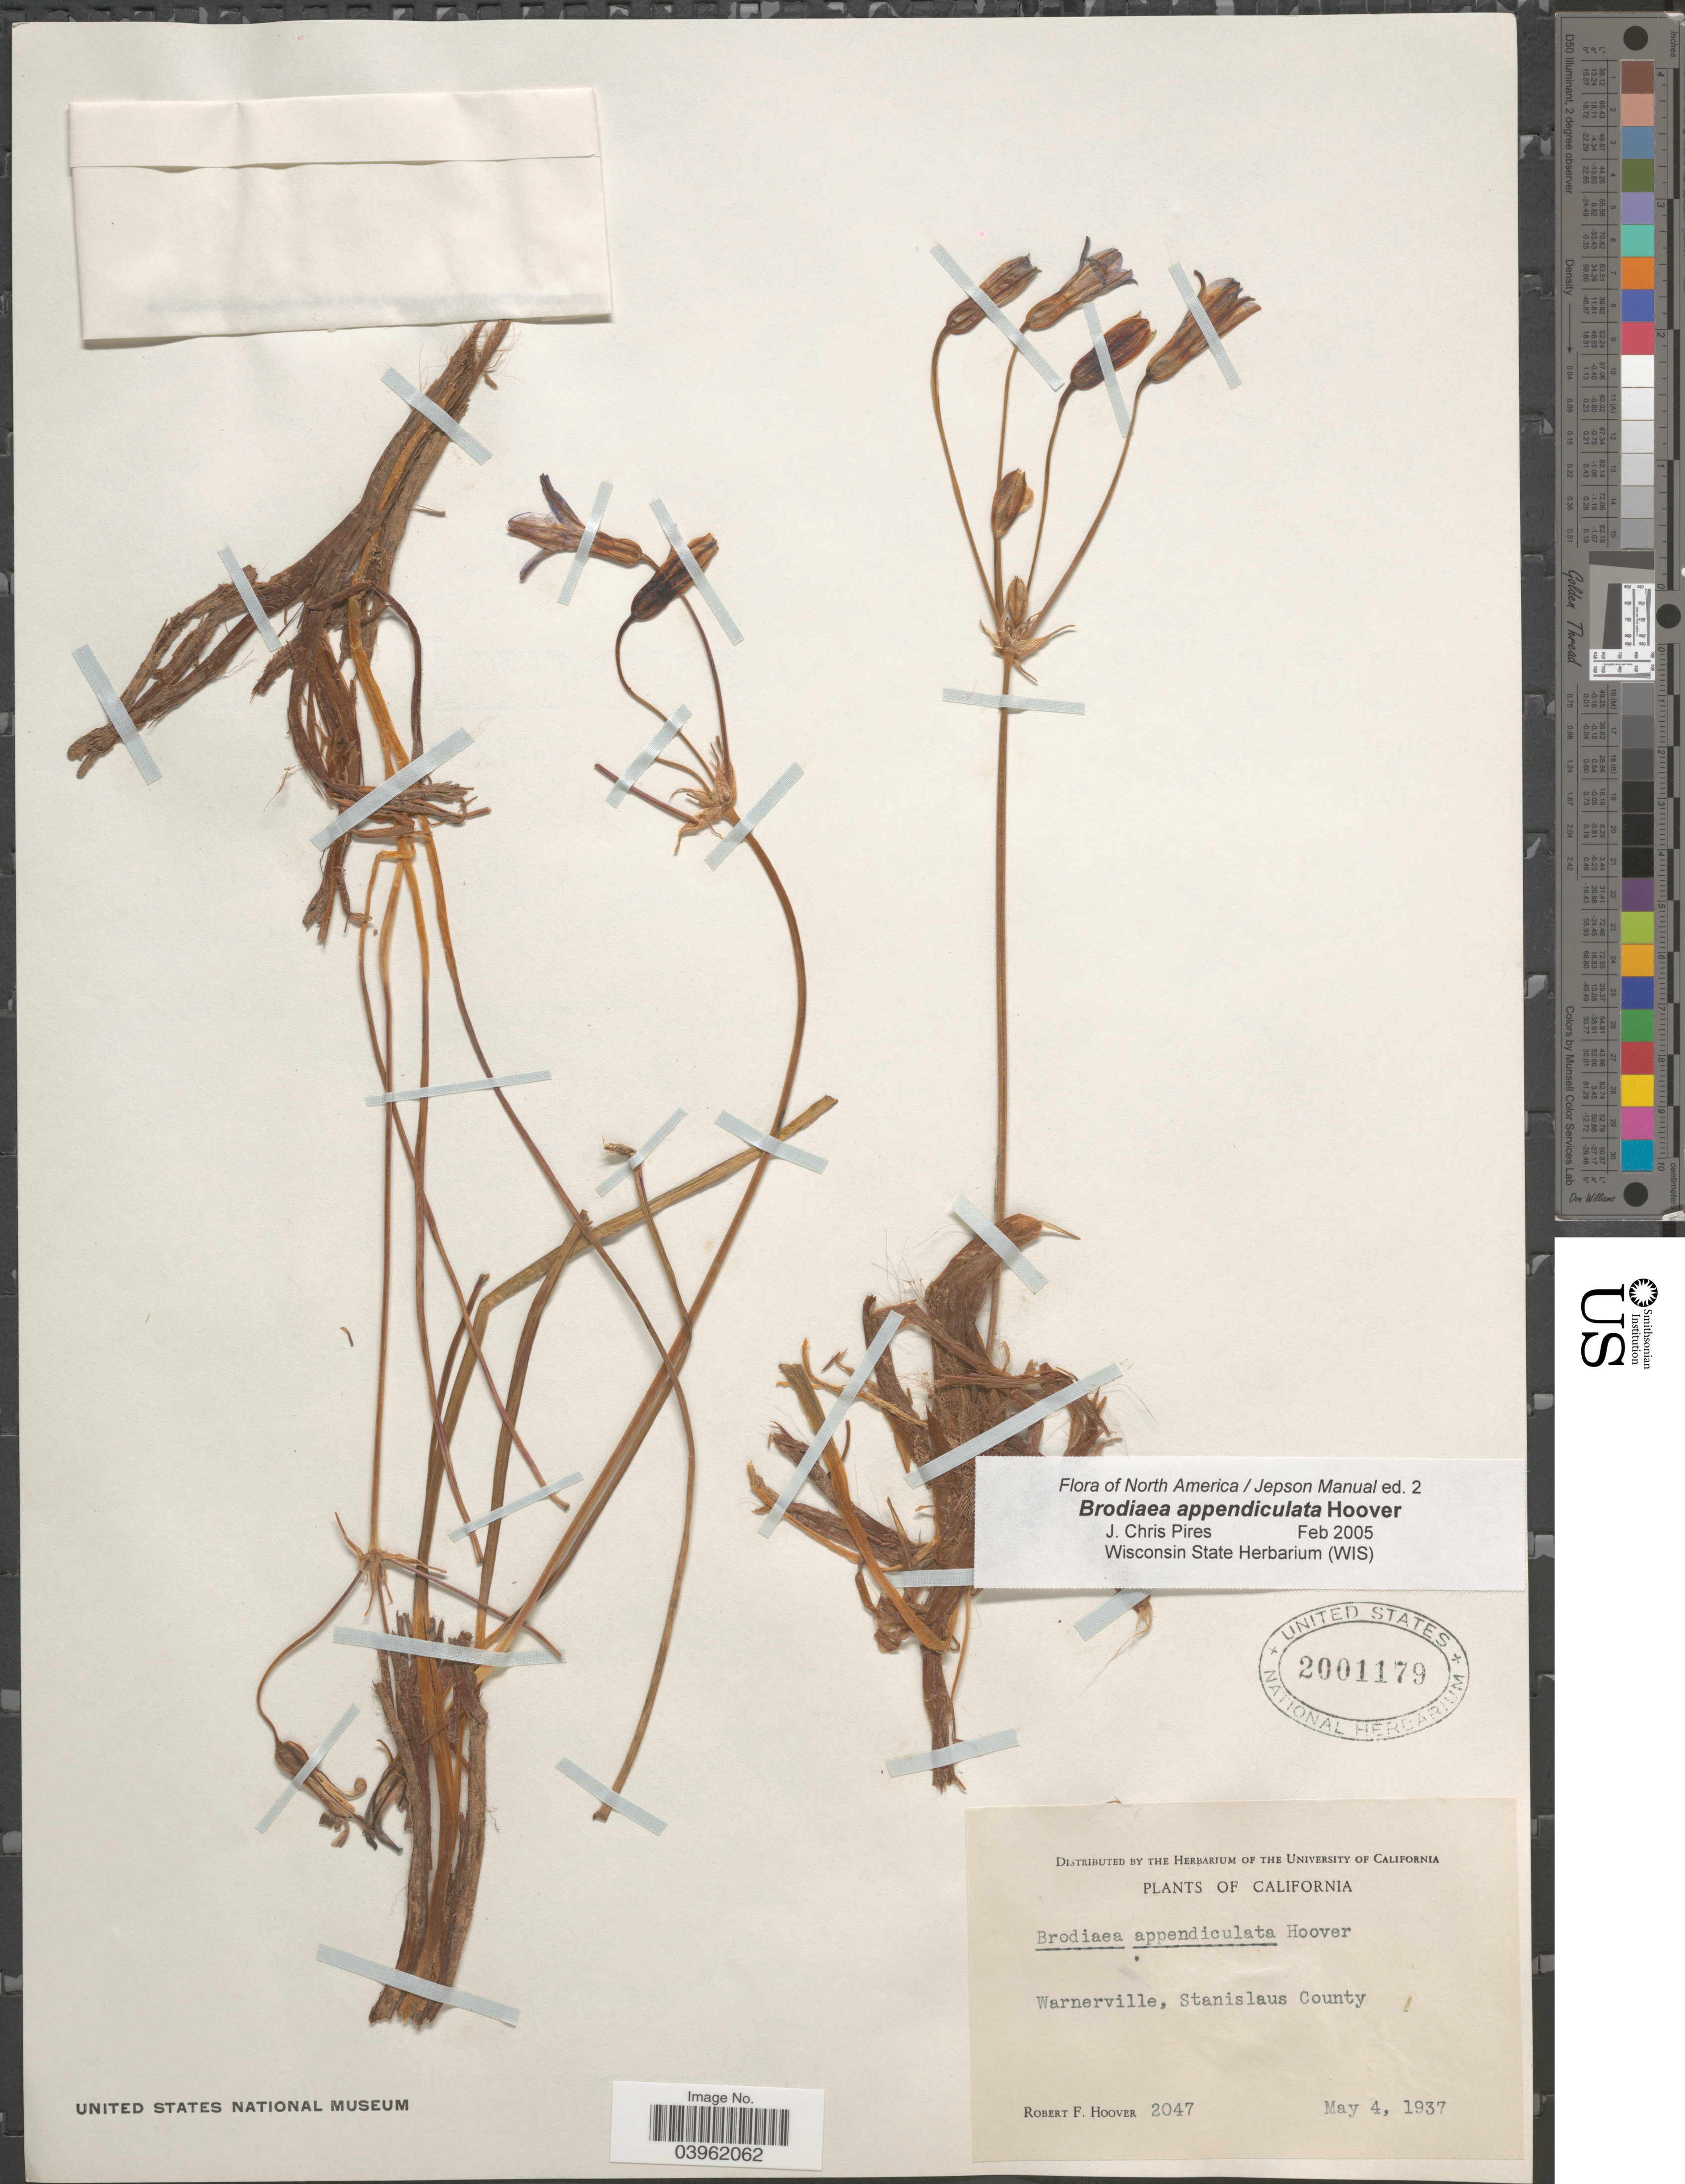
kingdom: Plantae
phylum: Tracheophyta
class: Liliopsida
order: Asparagales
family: Asparagaceae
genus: Brodiaea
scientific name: Brodiaea appendiculata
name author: Hoover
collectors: R. F. Hoover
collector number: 2047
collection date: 1937-05-04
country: United States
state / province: California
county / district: Stanislaus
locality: Warnerville, Stanislaus County.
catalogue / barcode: US 2001179